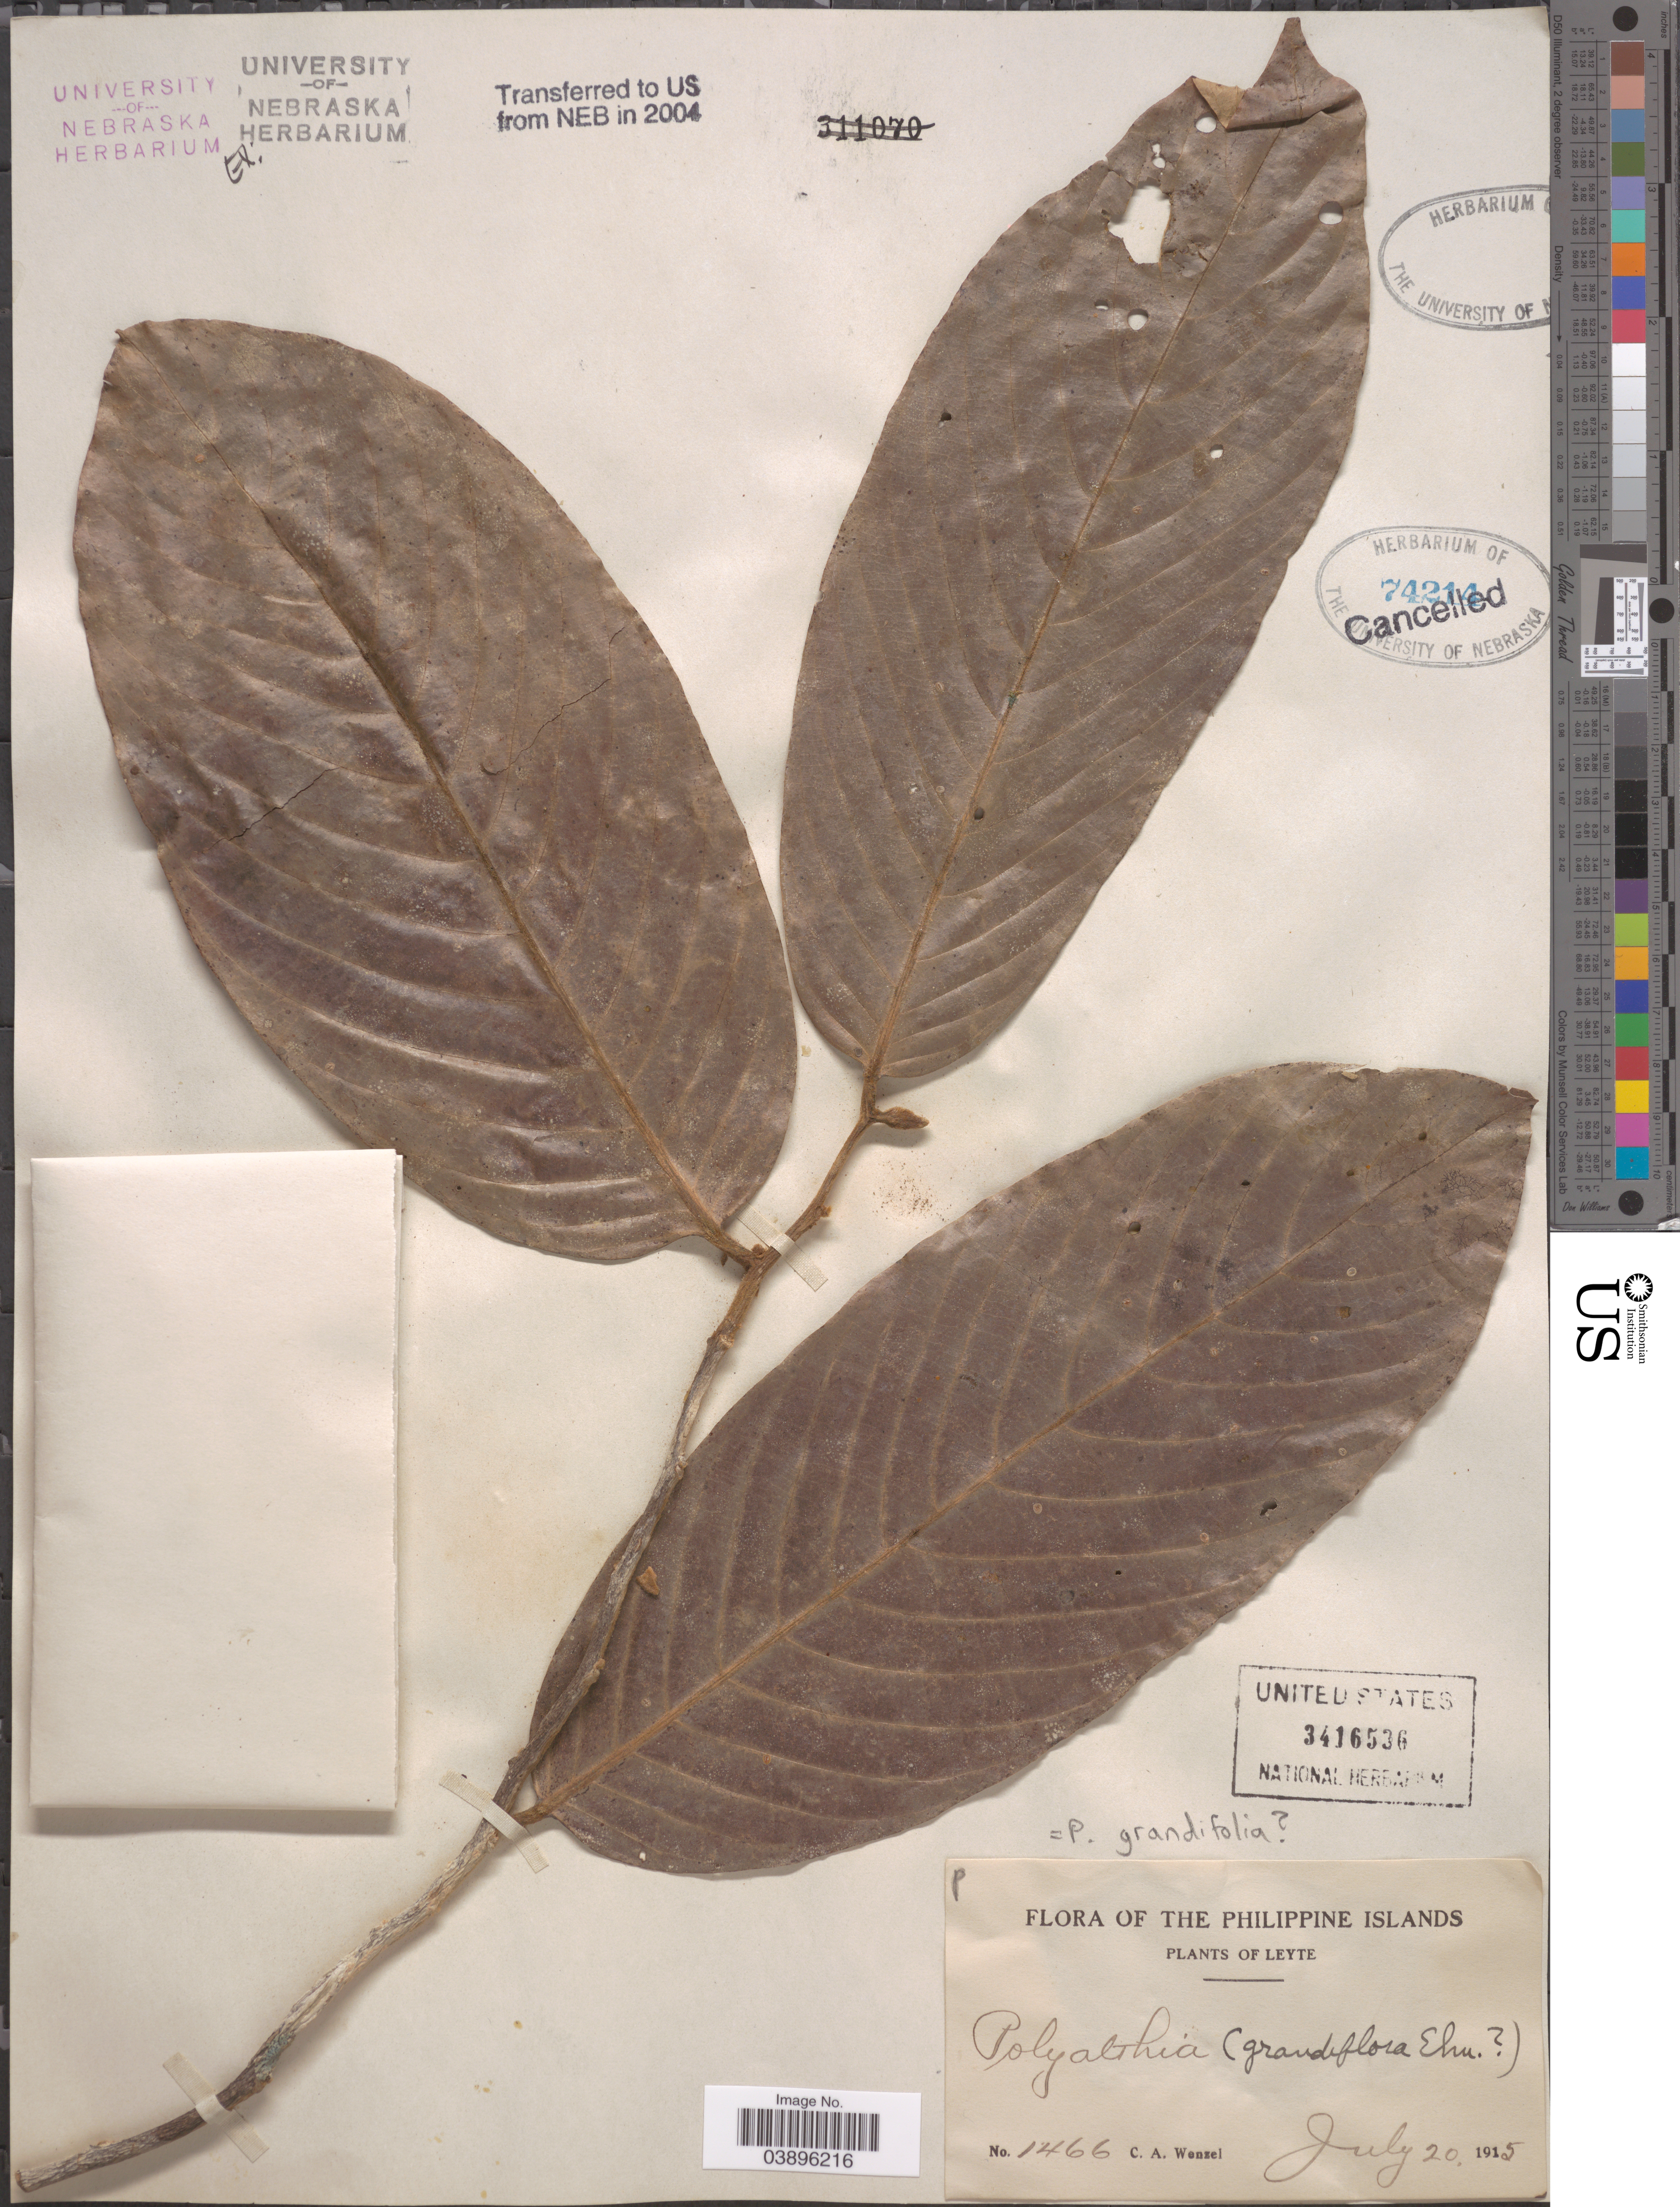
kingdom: Plantae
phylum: Tracheophyta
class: Magnoliopsida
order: Magnoliales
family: Annonaceae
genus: Polyalthia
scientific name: Polyalthia grandifolia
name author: Elmer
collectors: C. Wenzel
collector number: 1466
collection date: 1915-07-20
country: Philippines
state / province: Eastern Visayas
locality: The Philippine Islands. Leyte.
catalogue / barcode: US 3416536